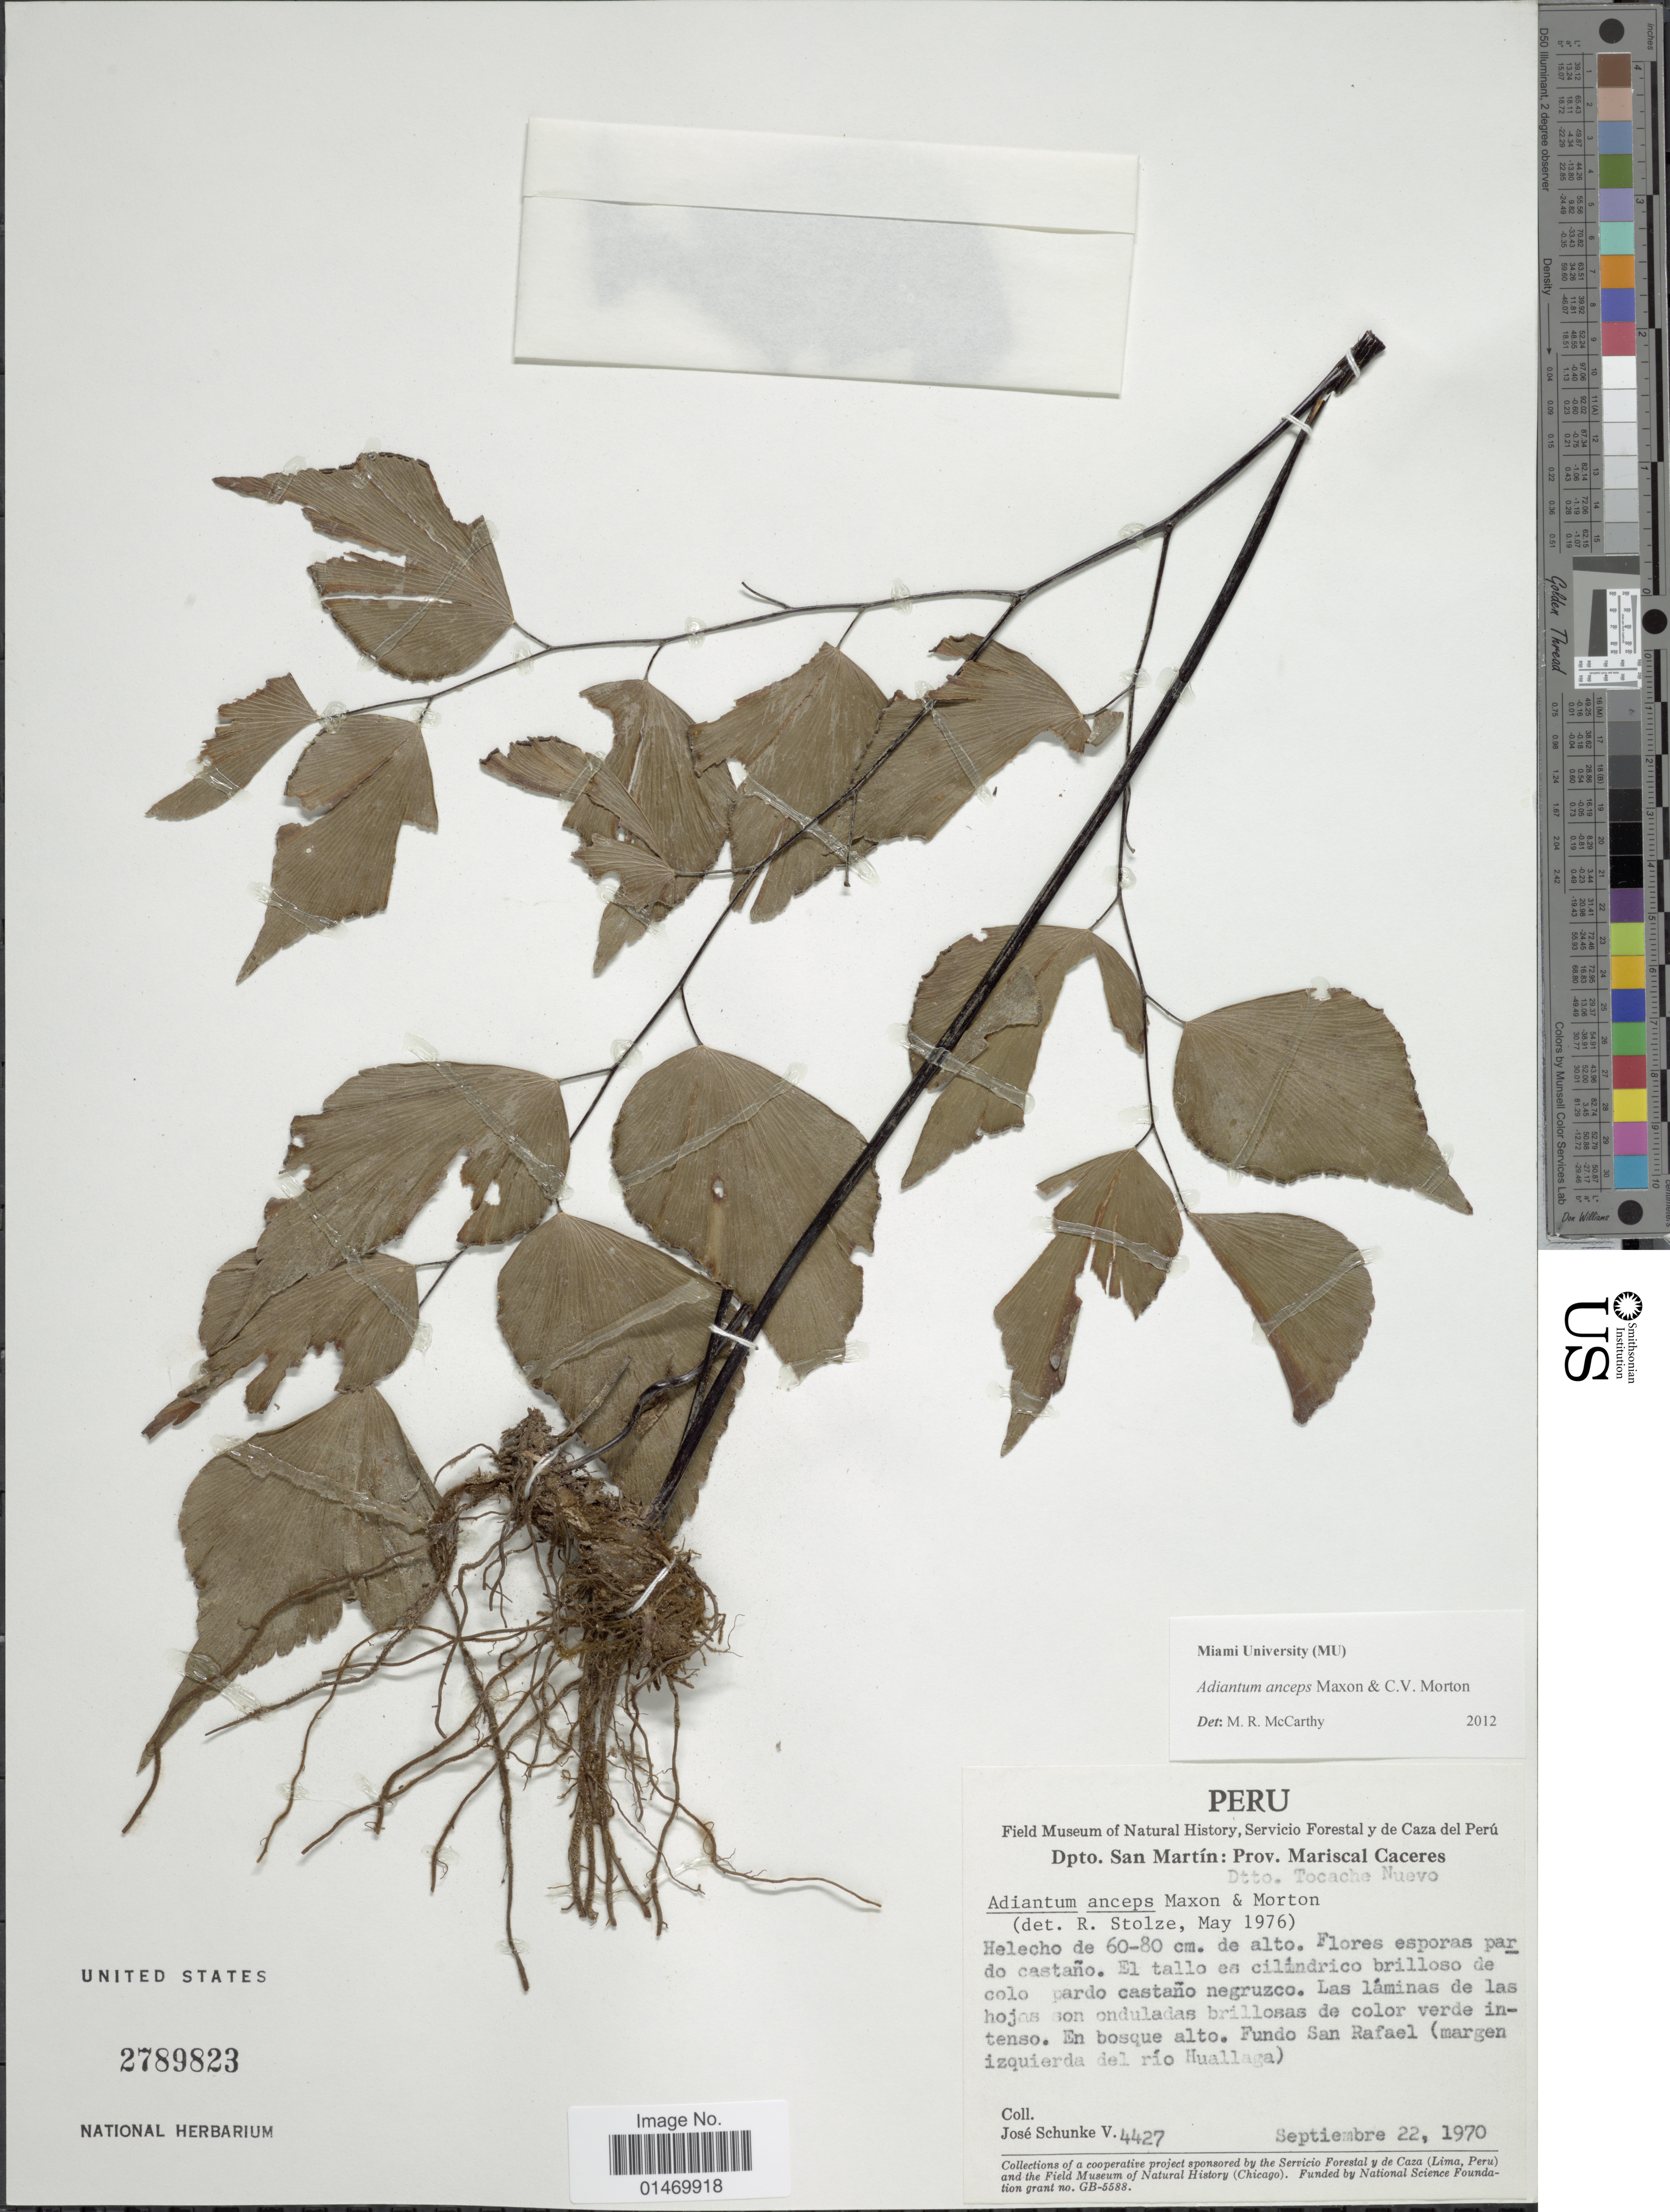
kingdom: Plantae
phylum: Tracheophyta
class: Polypodiopsida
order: Polypodiales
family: Pteridaceae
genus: Adiantum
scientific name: Adiantum anceps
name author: Maxon & C.V. Morton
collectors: J. Schunke Vigo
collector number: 4427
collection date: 1970-09-22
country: Peru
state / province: San Martín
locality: Peru, Prov. Mariscal Caceres.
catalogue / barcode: US 2789823